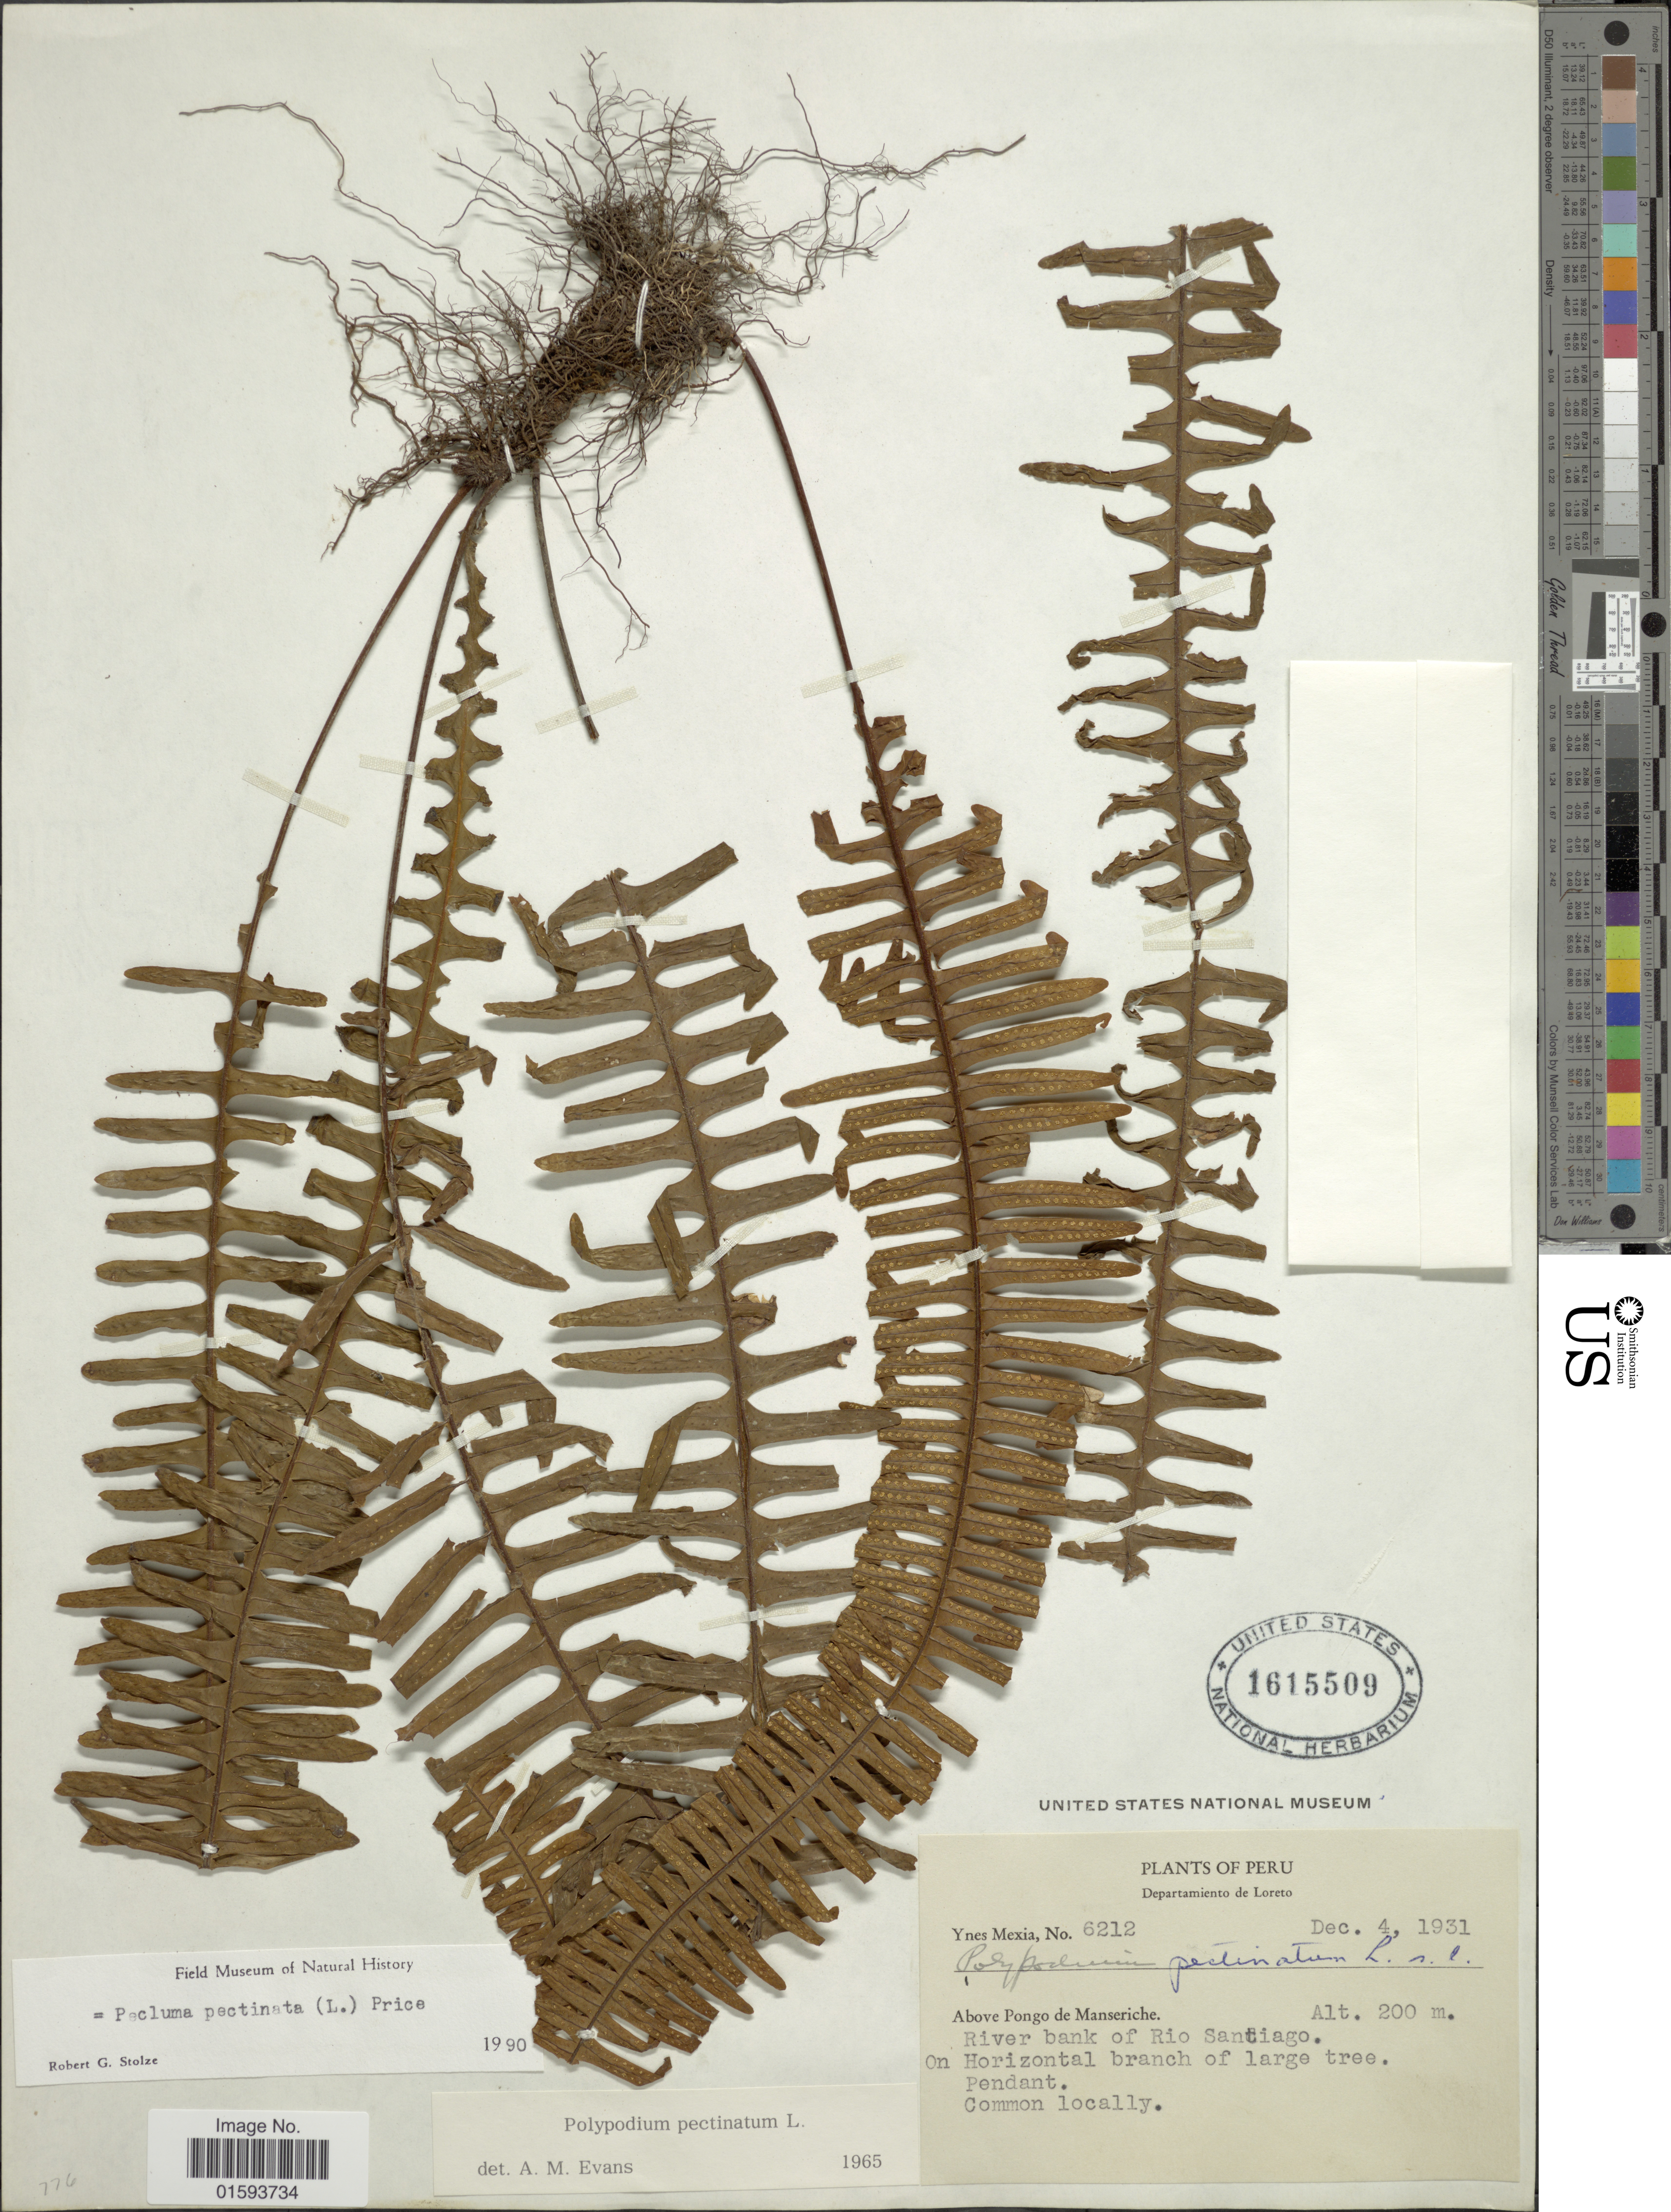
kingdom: Plantae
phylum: Tracheophyta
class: Polypodiopsida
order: Polypodiales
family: Polypodiaceae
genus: Pecluma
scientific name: Pecluma pectinata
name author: (L.) M.G. Price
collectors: Y. Mexia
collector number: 6212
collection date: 1931-12-04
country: Peru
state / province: Loreto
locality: Departamiento de Loreto, Above Pongo de Manseriche, River bank of Rio Santiago.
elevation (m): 200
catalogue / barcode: US 1615509